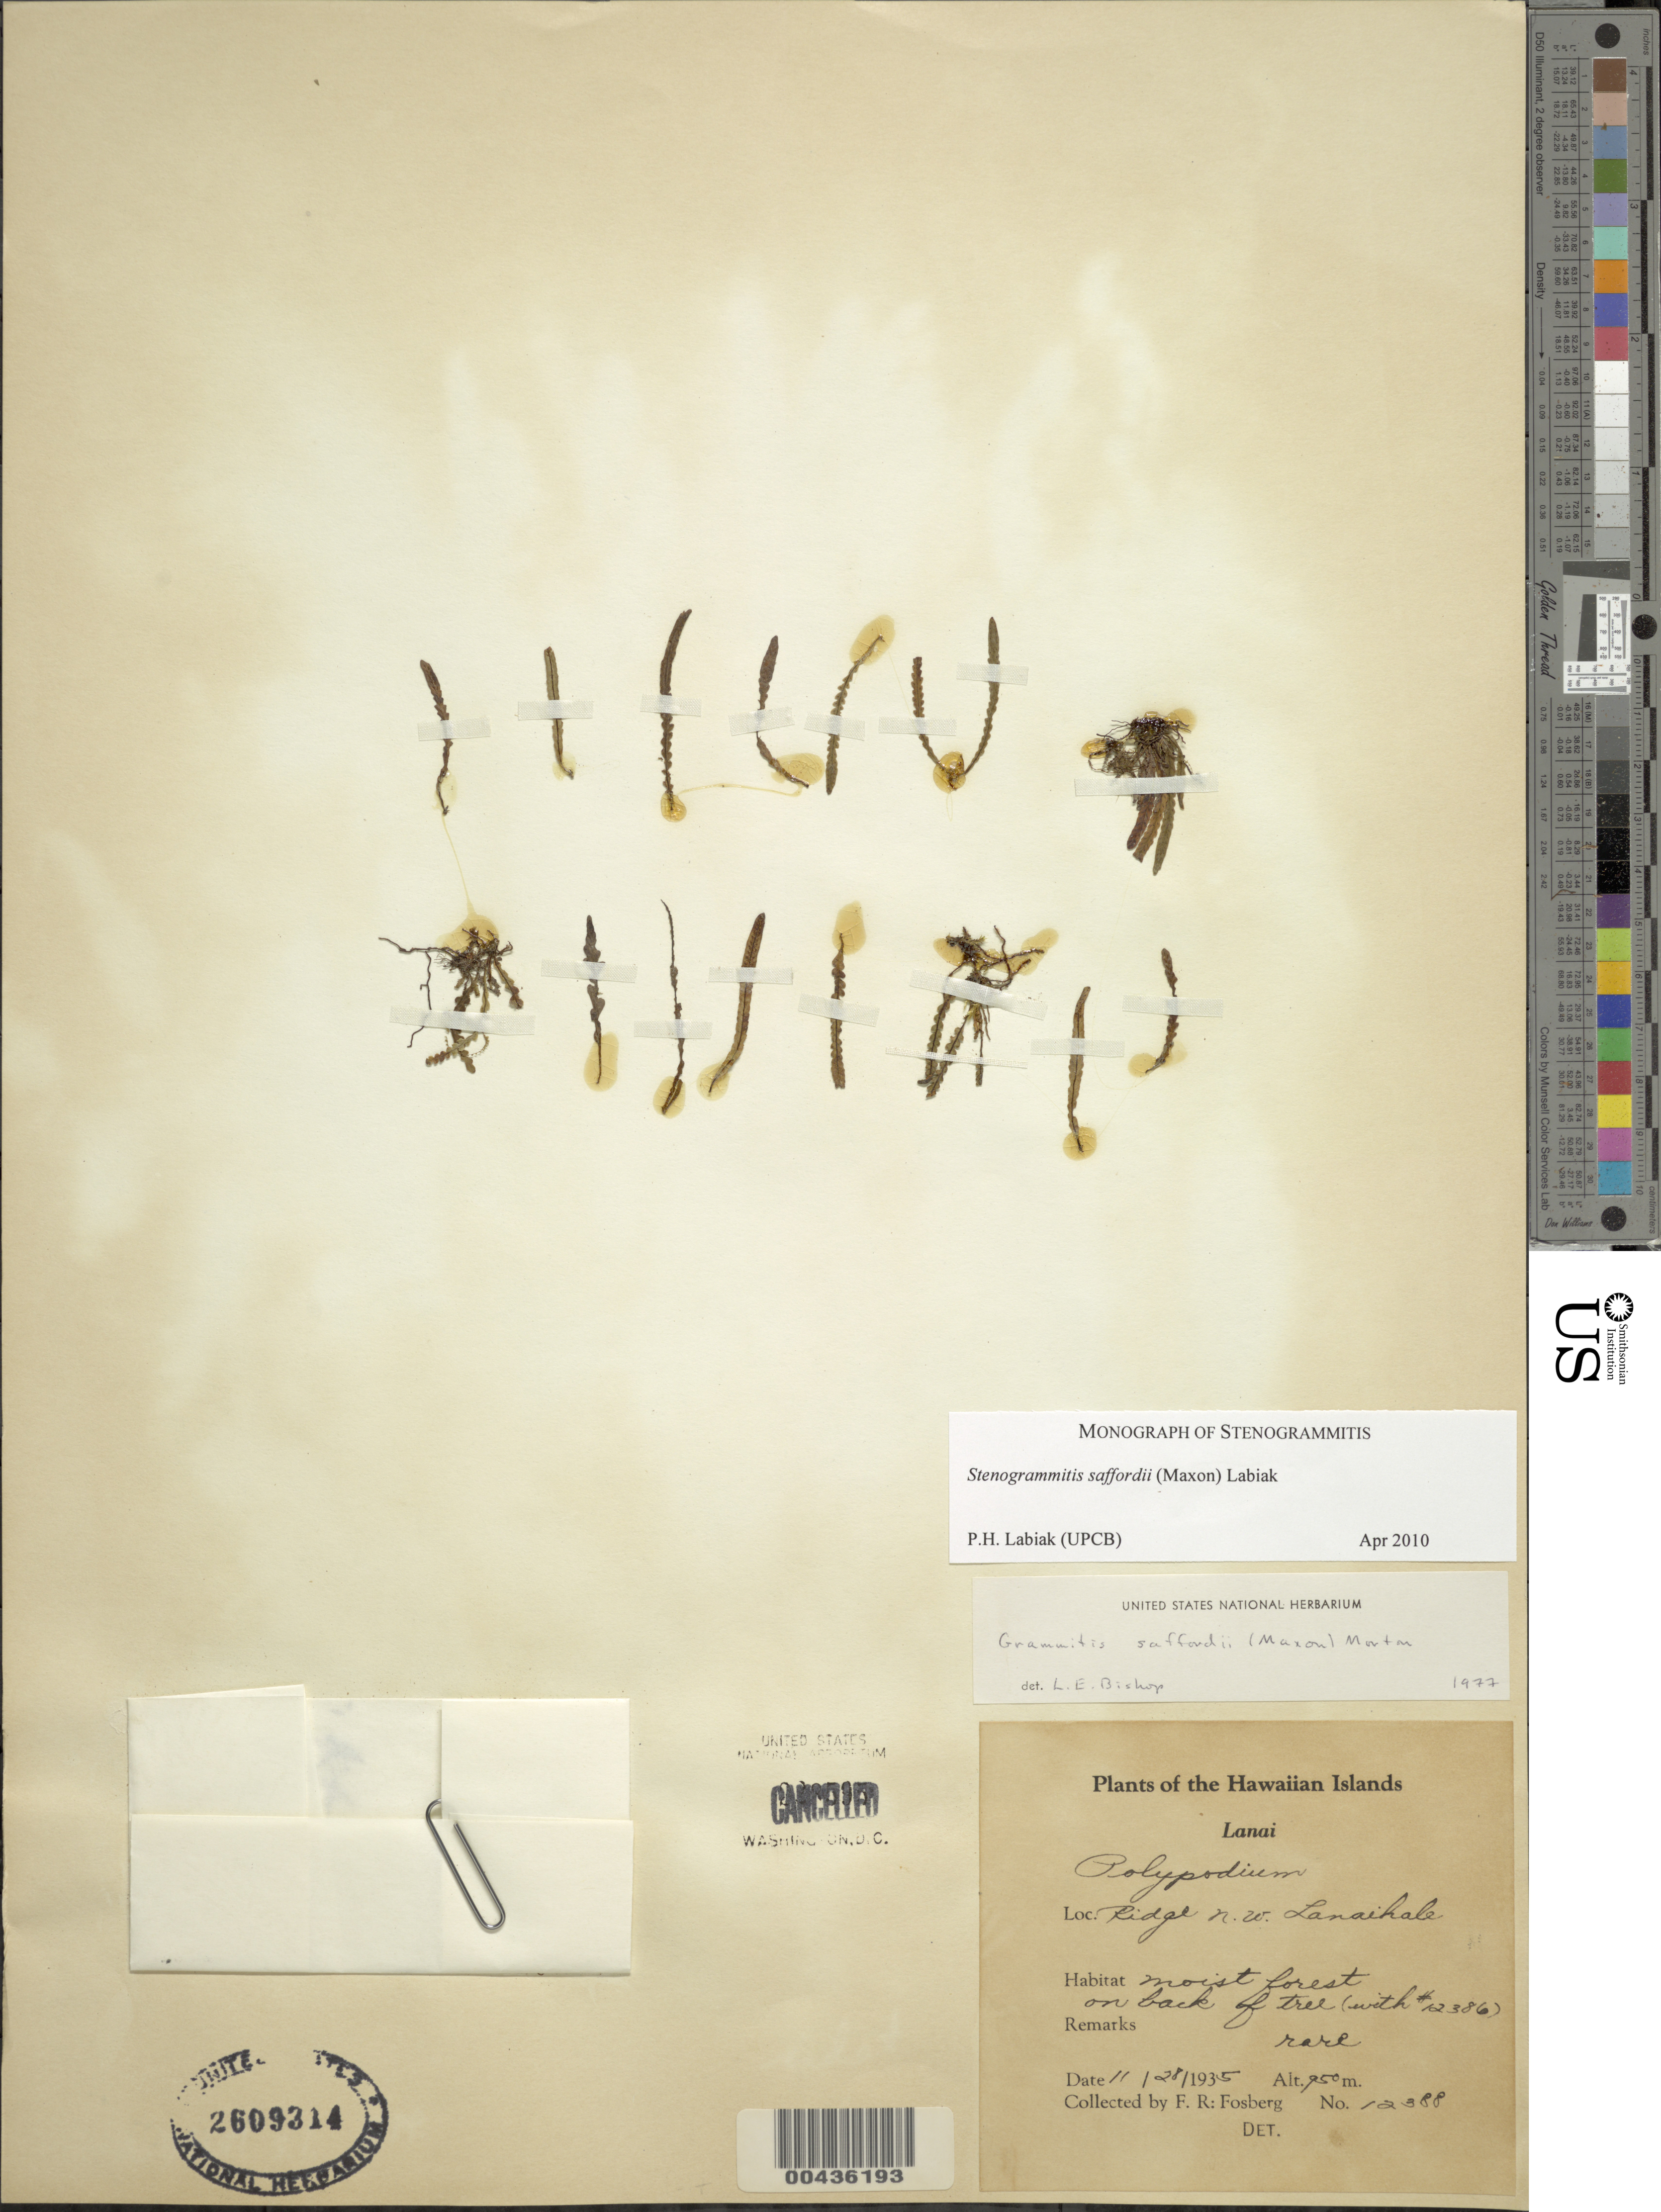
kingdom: Plantae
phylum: Tracheophyta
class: Polypodiopsida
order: Polypodiales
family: Polypodiaceae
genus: Stenogrammitis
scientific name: Stenogrammitis saffordii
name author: (Maxon) Labiak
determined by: Labiak, P. H.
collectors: F. R. Fosberg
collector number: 12388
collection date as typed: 28 Nov 1935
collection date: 1935-11-28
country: United States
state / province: Hawaii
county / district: Maui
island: Lana'i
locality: Ridge NW Lanaihale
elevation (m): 950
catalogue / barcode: US 2609314